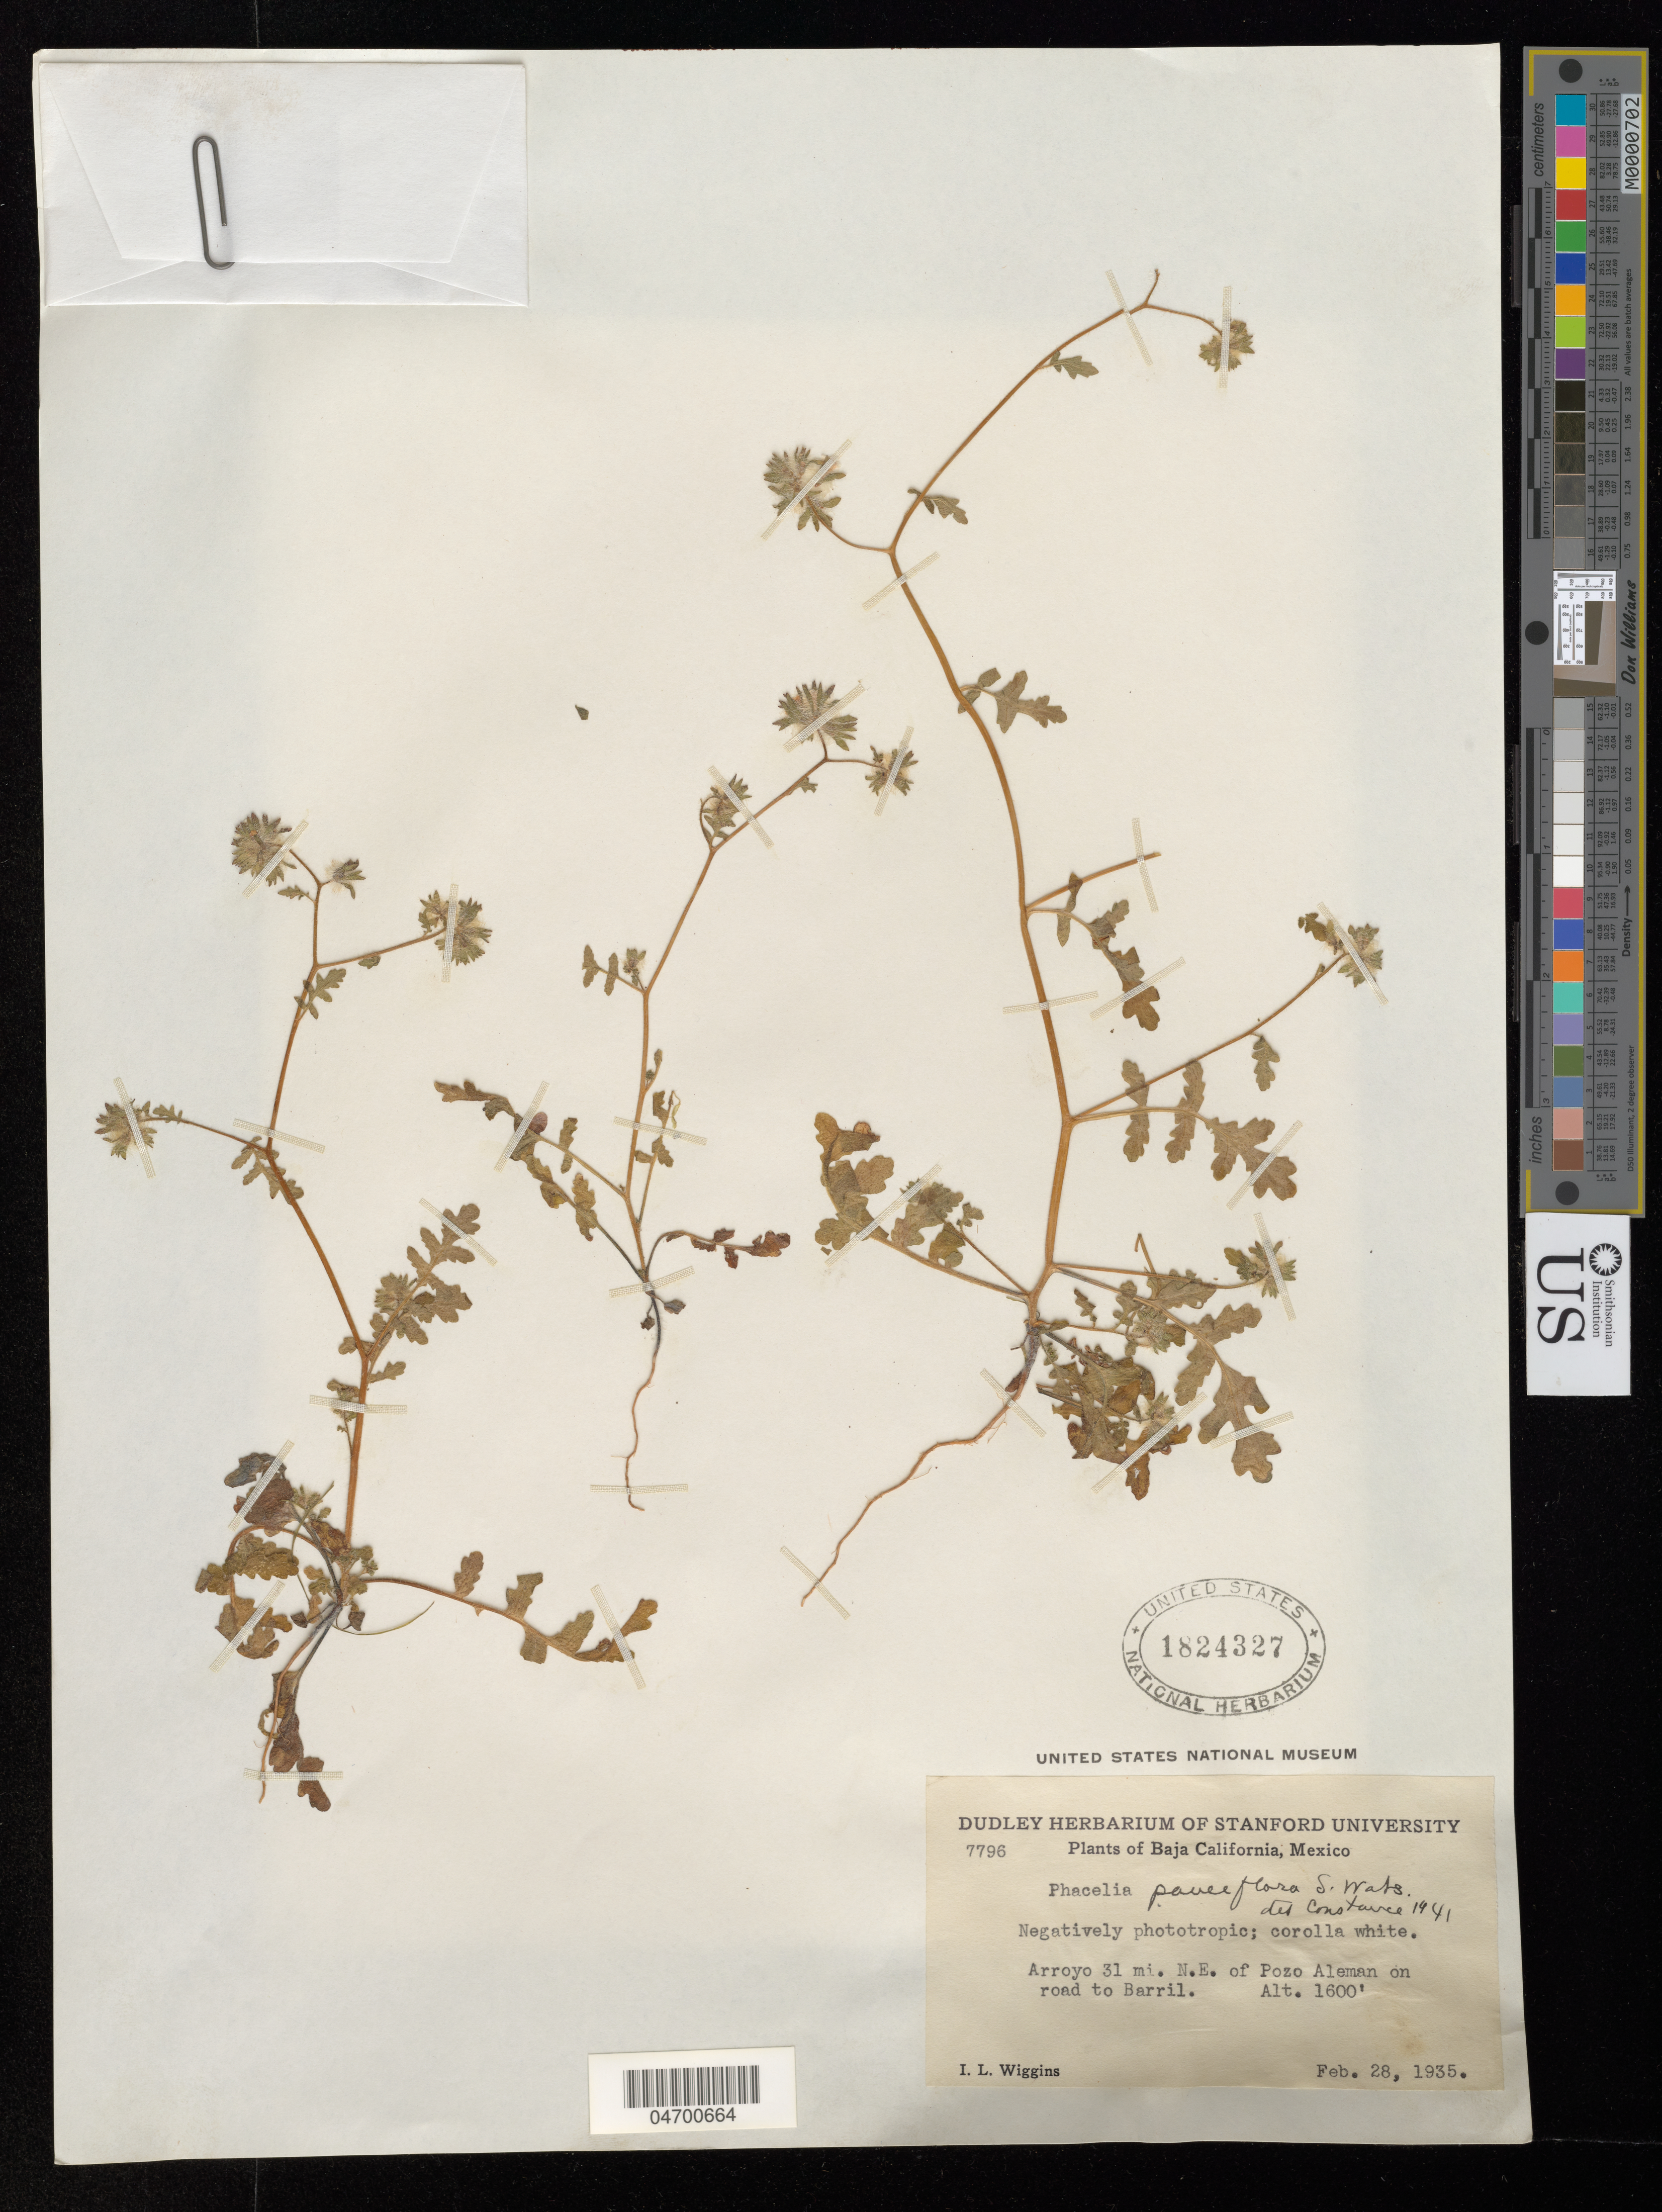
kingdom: Plantae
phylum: Tracheophyta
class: Magnoliopsida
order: Boraginales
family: Hydrophyllaceae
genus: Phacelia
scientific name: Phacelia parviflora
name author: Pursh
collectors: I. L. Wiggins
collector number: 7796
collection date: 1935-02-28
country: Mexico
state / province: Baja California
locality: Arroyo 31 mi. N.E. of Pozo Aleman on road to Barril.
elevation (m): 488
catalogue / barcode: US 1824327